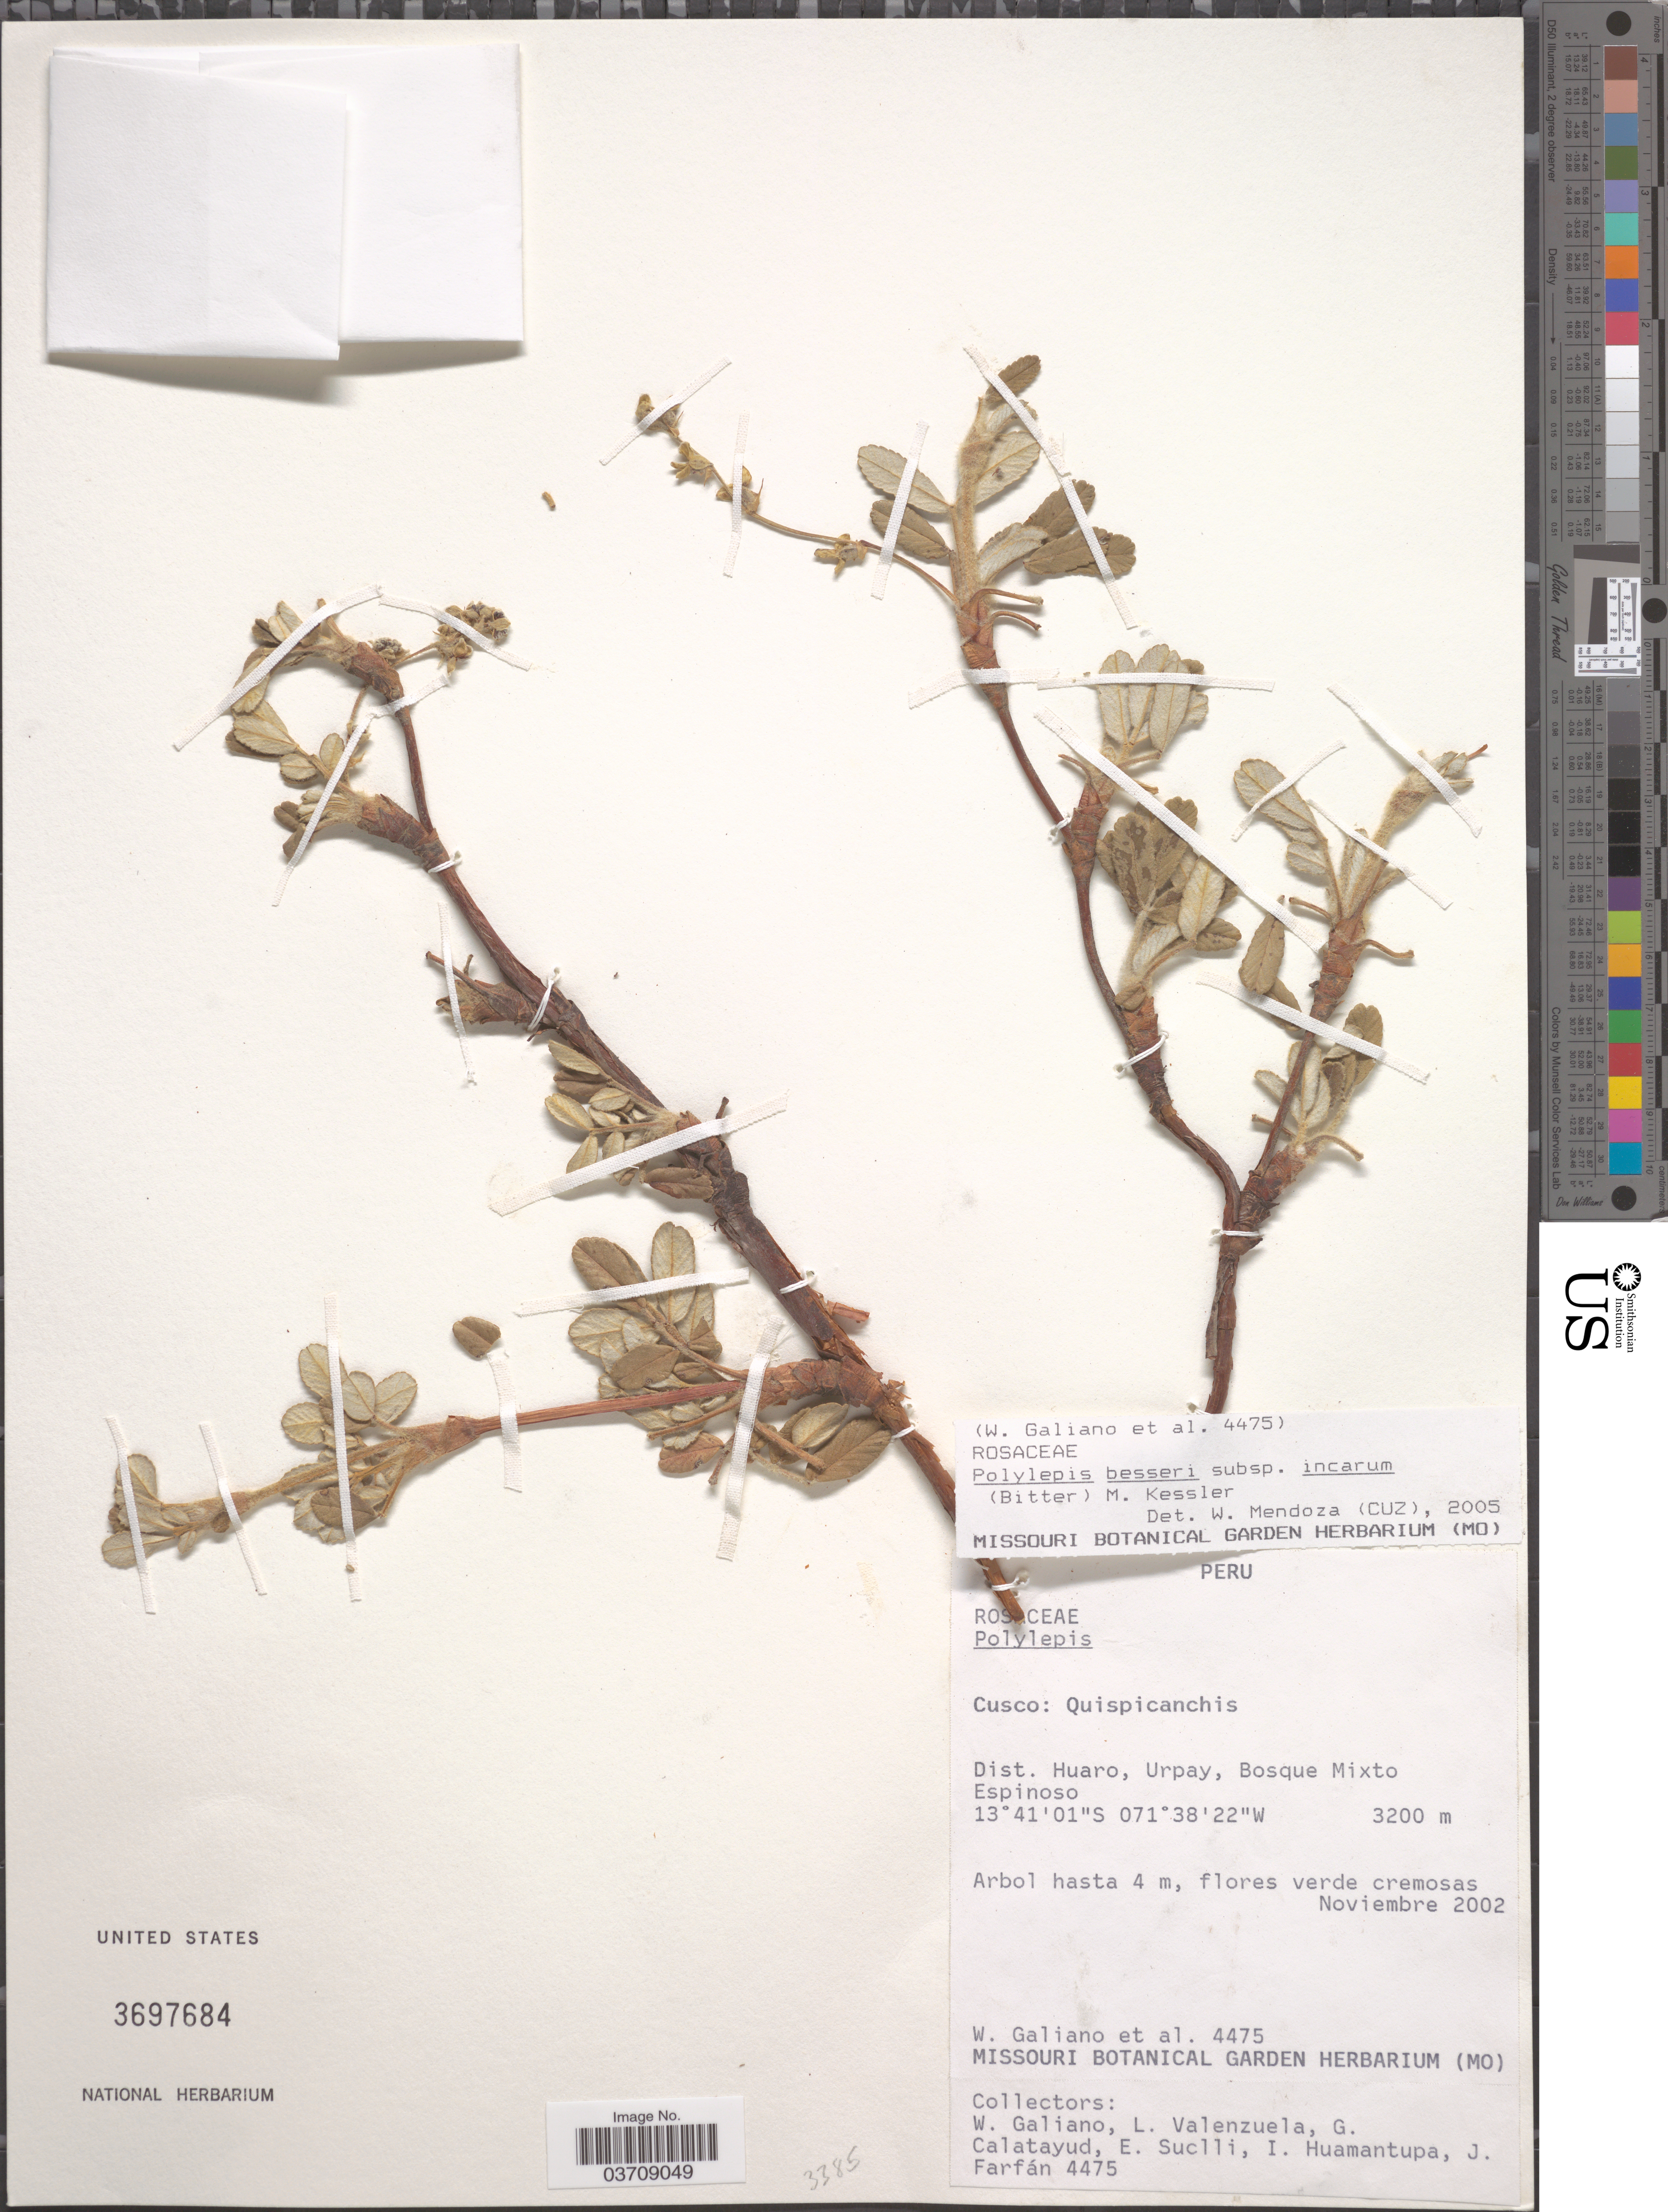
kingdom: Plantae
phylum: Tracheophyta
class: Magnoliopsida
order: Rosales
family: Rosaceae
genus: Polylepis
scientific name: Polylepis besseri subsp. incarum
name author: (Bitter) M. Kessler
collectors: W. Galiano, L. Valenzuela, G. Calatayud, E. Suclli & et al.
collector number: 4475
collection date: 2002-11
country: Peru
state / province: Cusco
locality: Quispicanchis. Dist. Huaro, Urpay, Bosque Mixto Espinoso.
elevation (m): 3200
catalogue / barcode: US 3697684